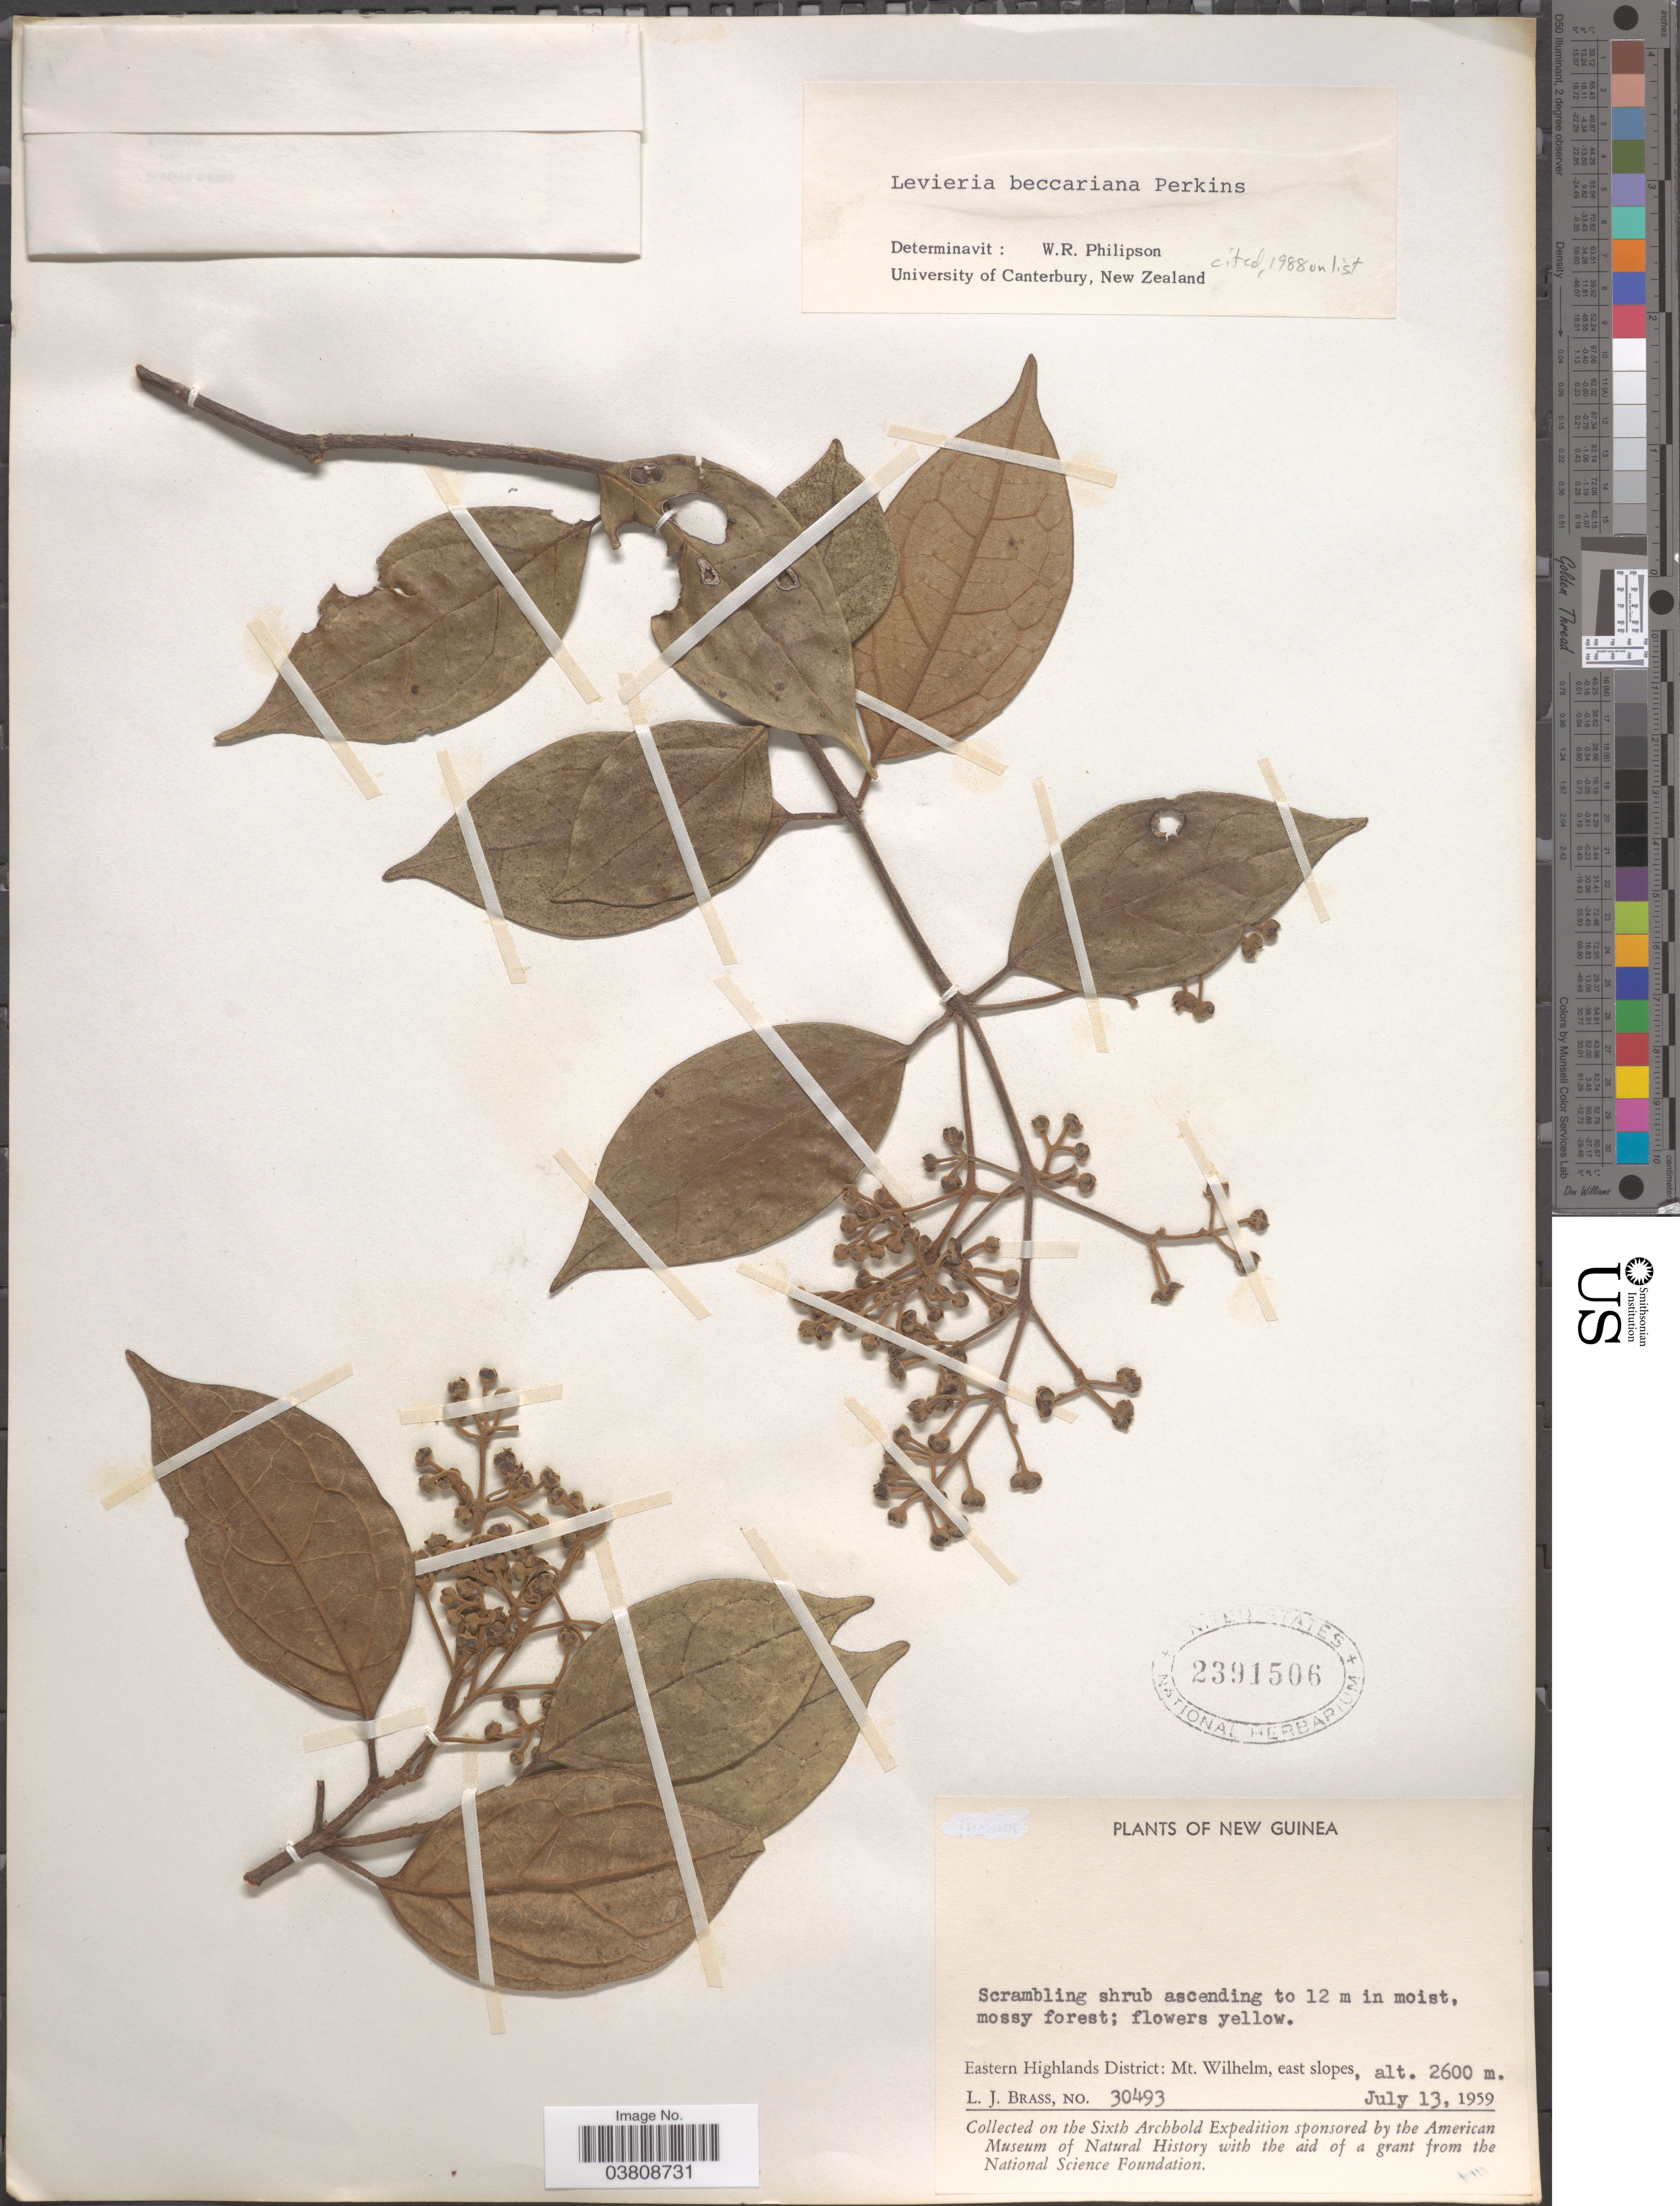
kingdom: Plantae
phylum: Tracheophyta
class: Magnoliopsida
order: Laurales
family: Monimiaceae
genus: Levieria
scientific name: Levieria beccariana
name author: Perk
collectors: L. J. Brass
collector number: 30493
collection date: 1959-07-13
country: Papua New Guinea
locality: New Guinea. Eastern Highlands District: Mt. Wilhelm.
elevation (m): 2600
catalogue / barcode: US 2391506